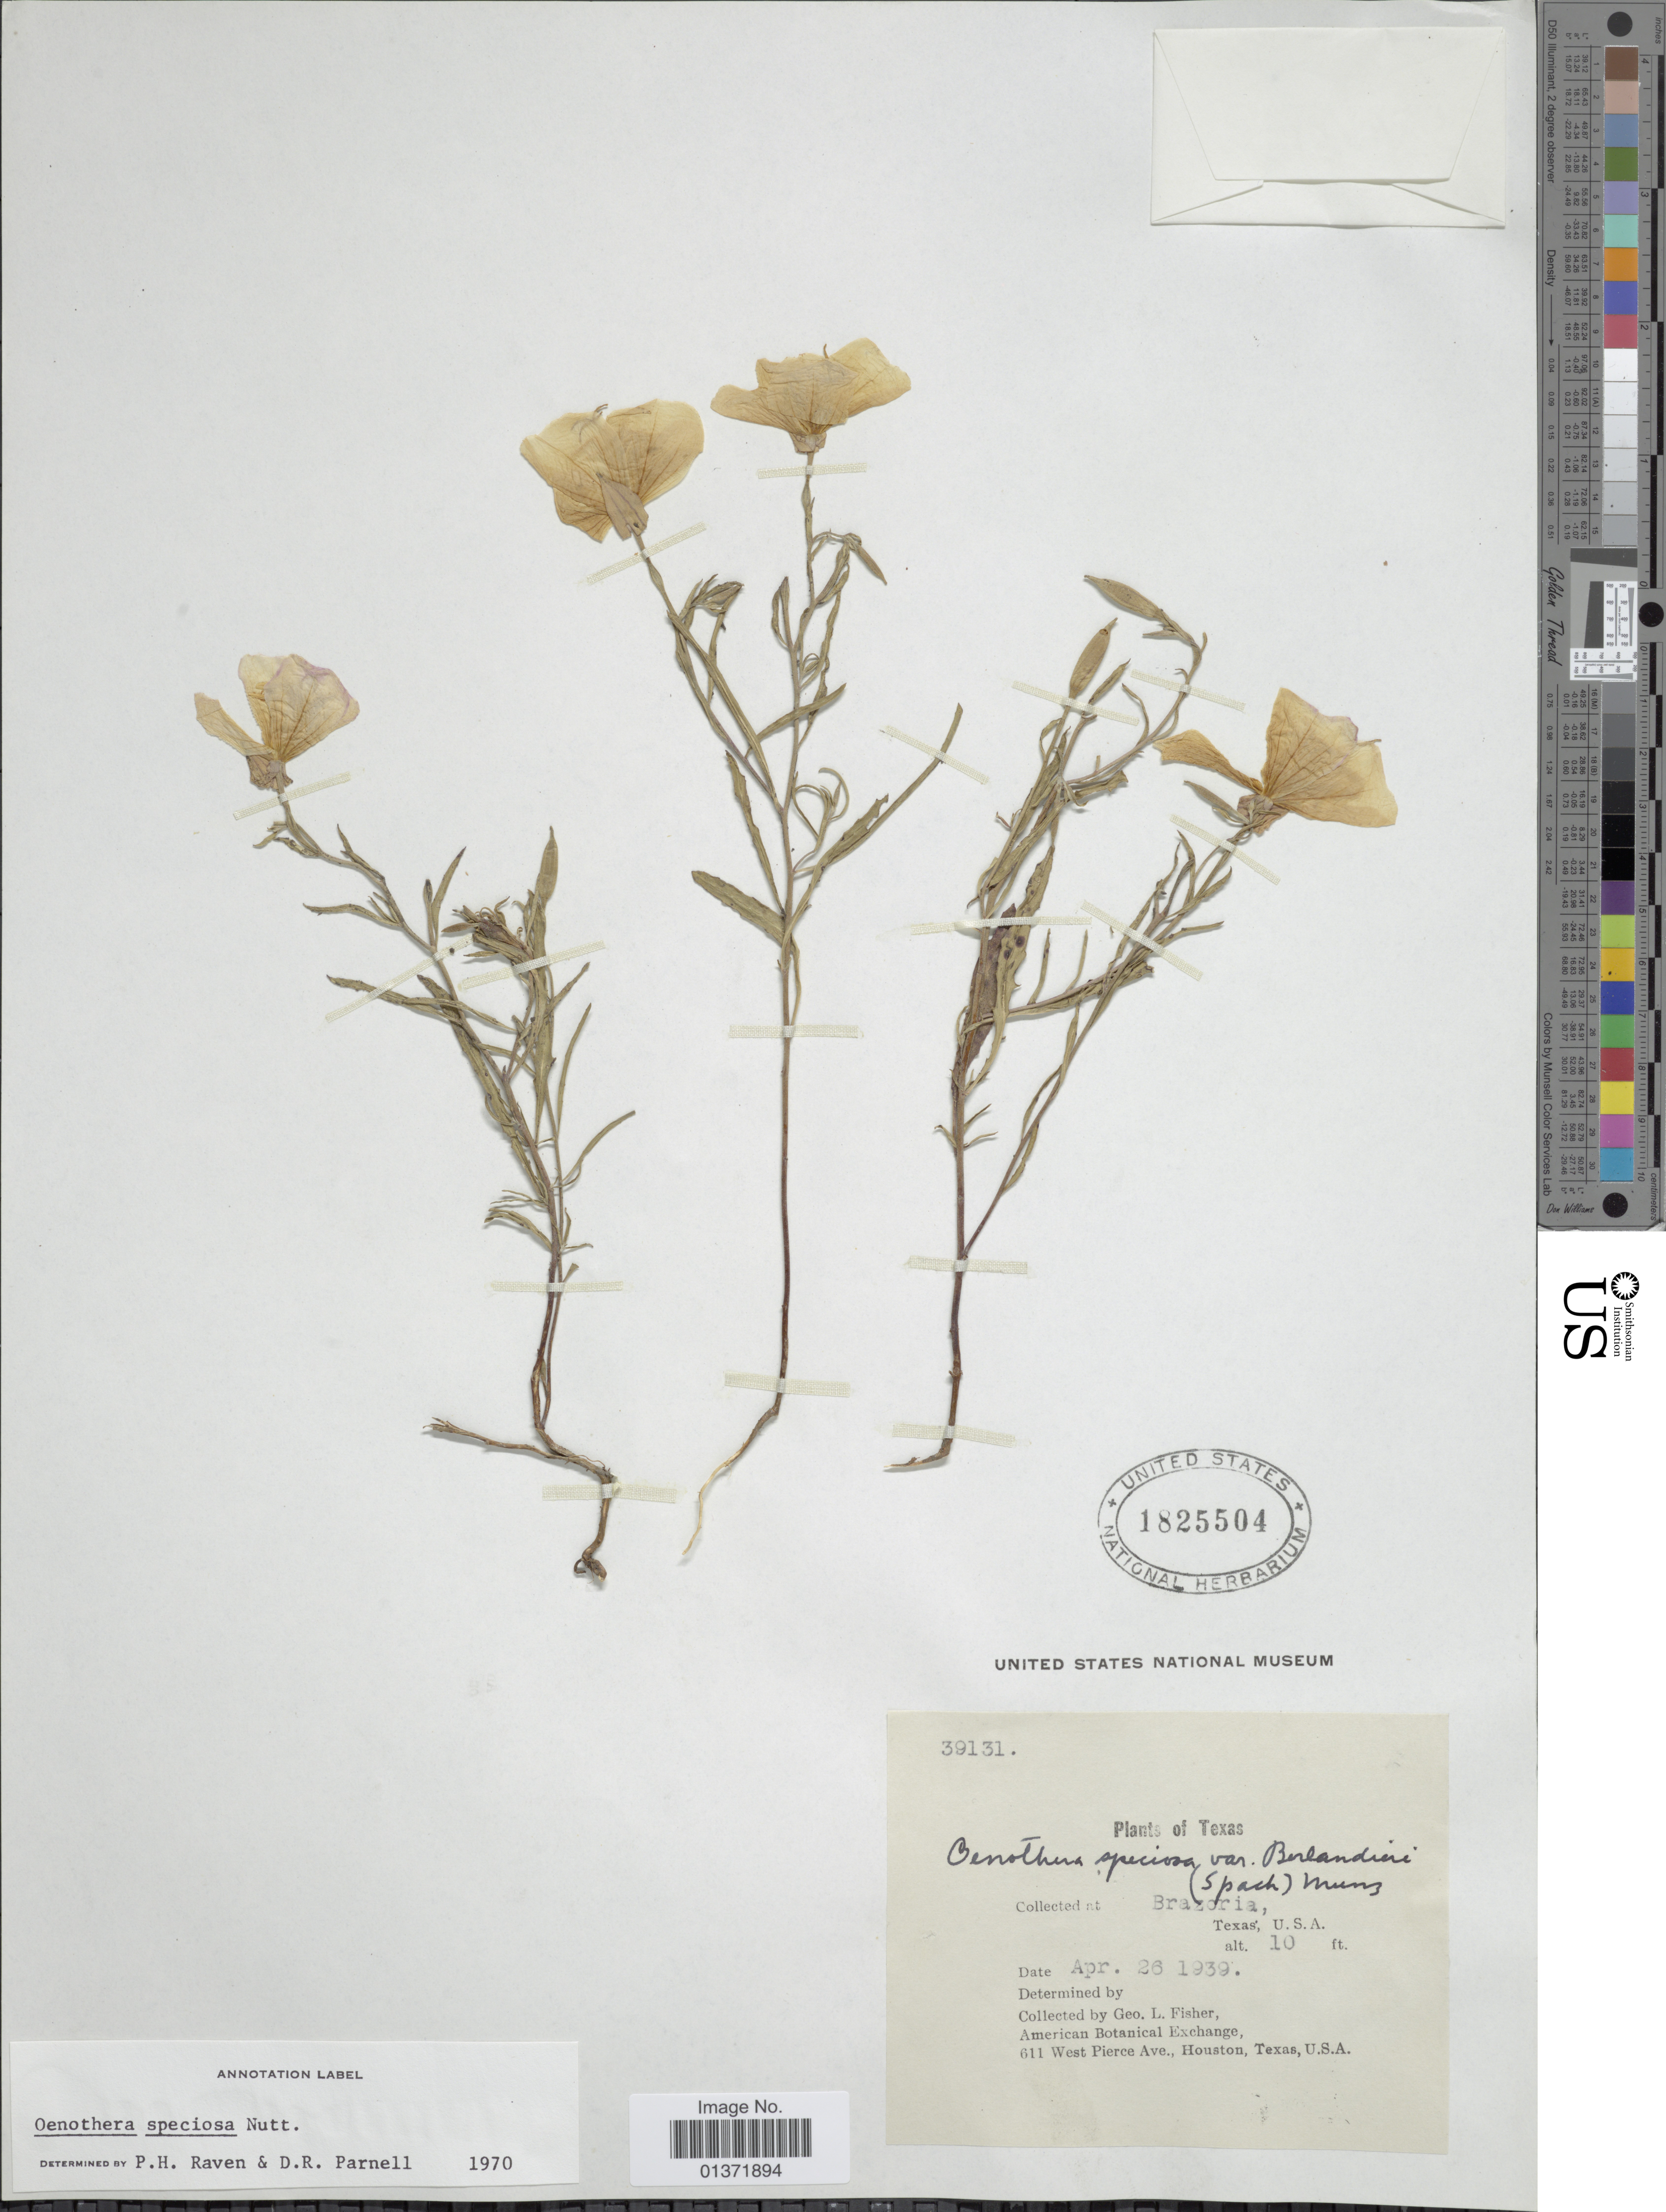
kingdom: Plantae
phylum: Tracheophyta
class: Magnoliopsida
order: Myrtales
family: Onagraceae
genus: Oenothera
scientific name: Oenothera speciosa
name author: Nutt.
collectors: G. L. Fisher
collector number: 39131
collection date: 1939-04-26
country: United States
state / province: Texas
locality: Brazoria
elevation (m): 3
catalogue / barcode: US 1825504